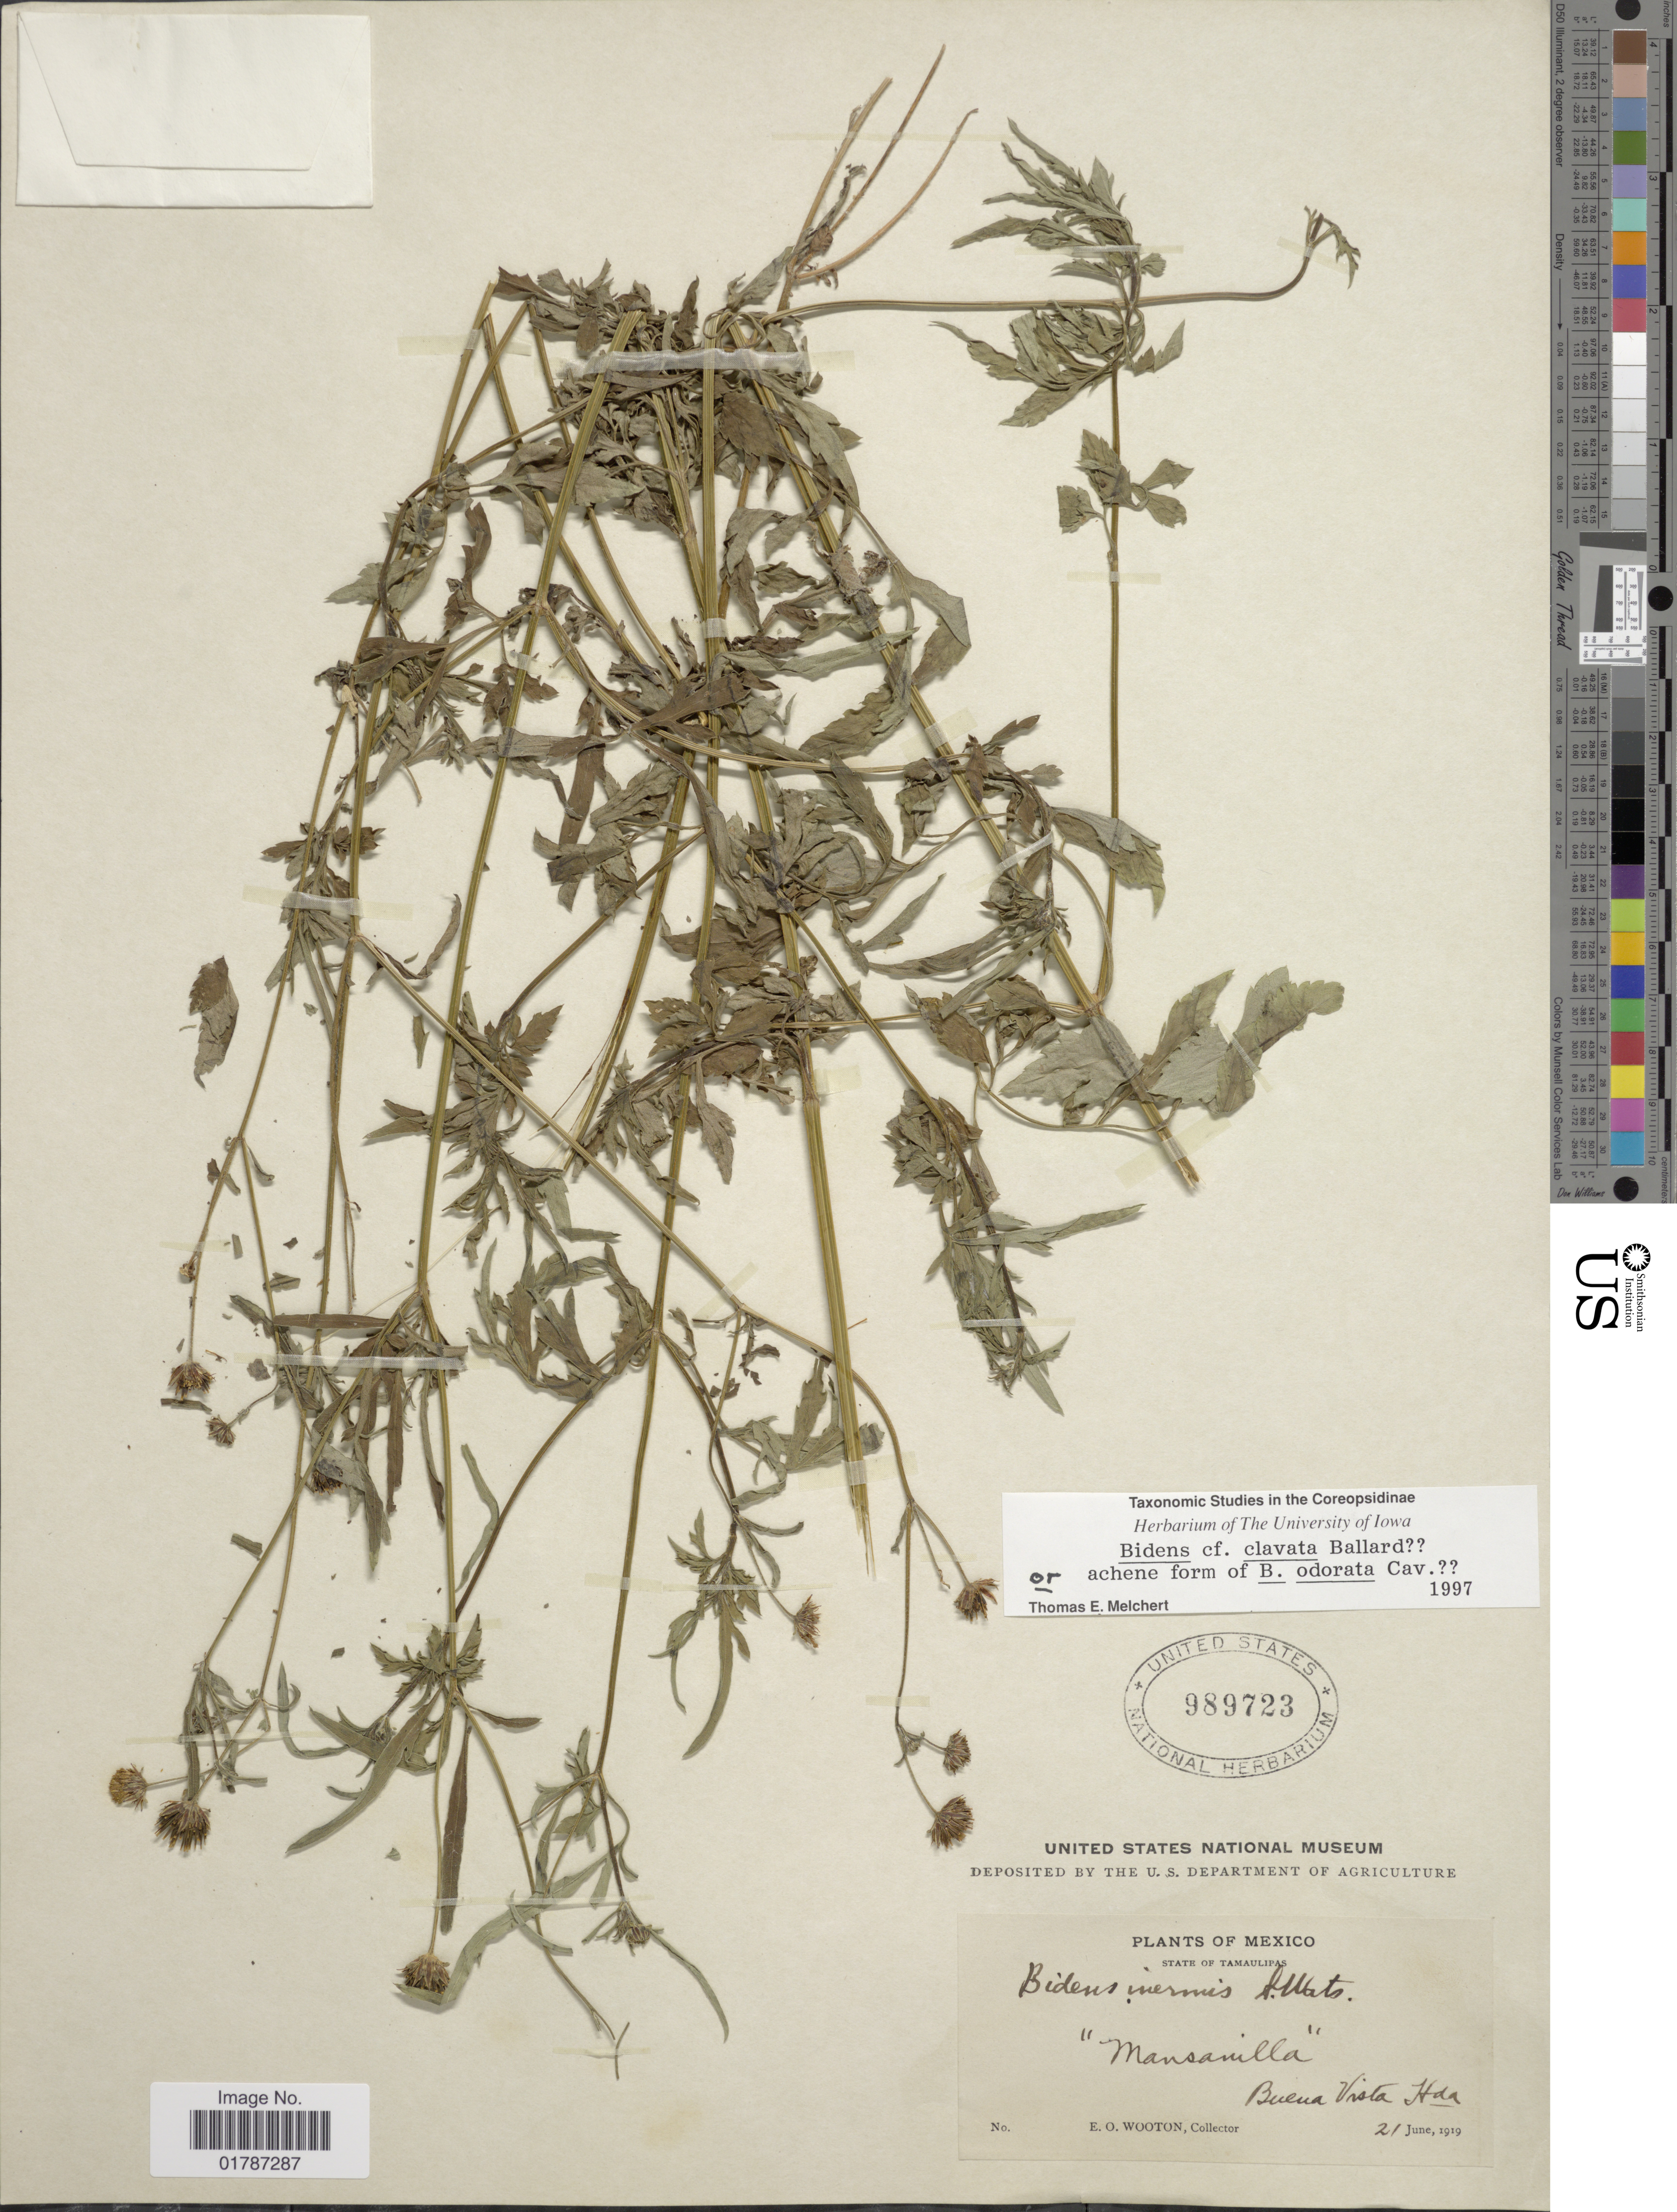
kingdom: Plantae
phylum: Tracheophyta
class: Magnoliopsida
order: Asterales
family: Asteraceae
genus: Bidens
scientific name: Bidens clavata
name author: R.E. Ballard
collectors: E. O. Wooton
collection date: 1919-06-21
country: Mexico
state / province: Tamaulipas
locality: State of Tamaulipas, Mansanilla, Buena Vista Hda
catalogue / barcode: US 989723